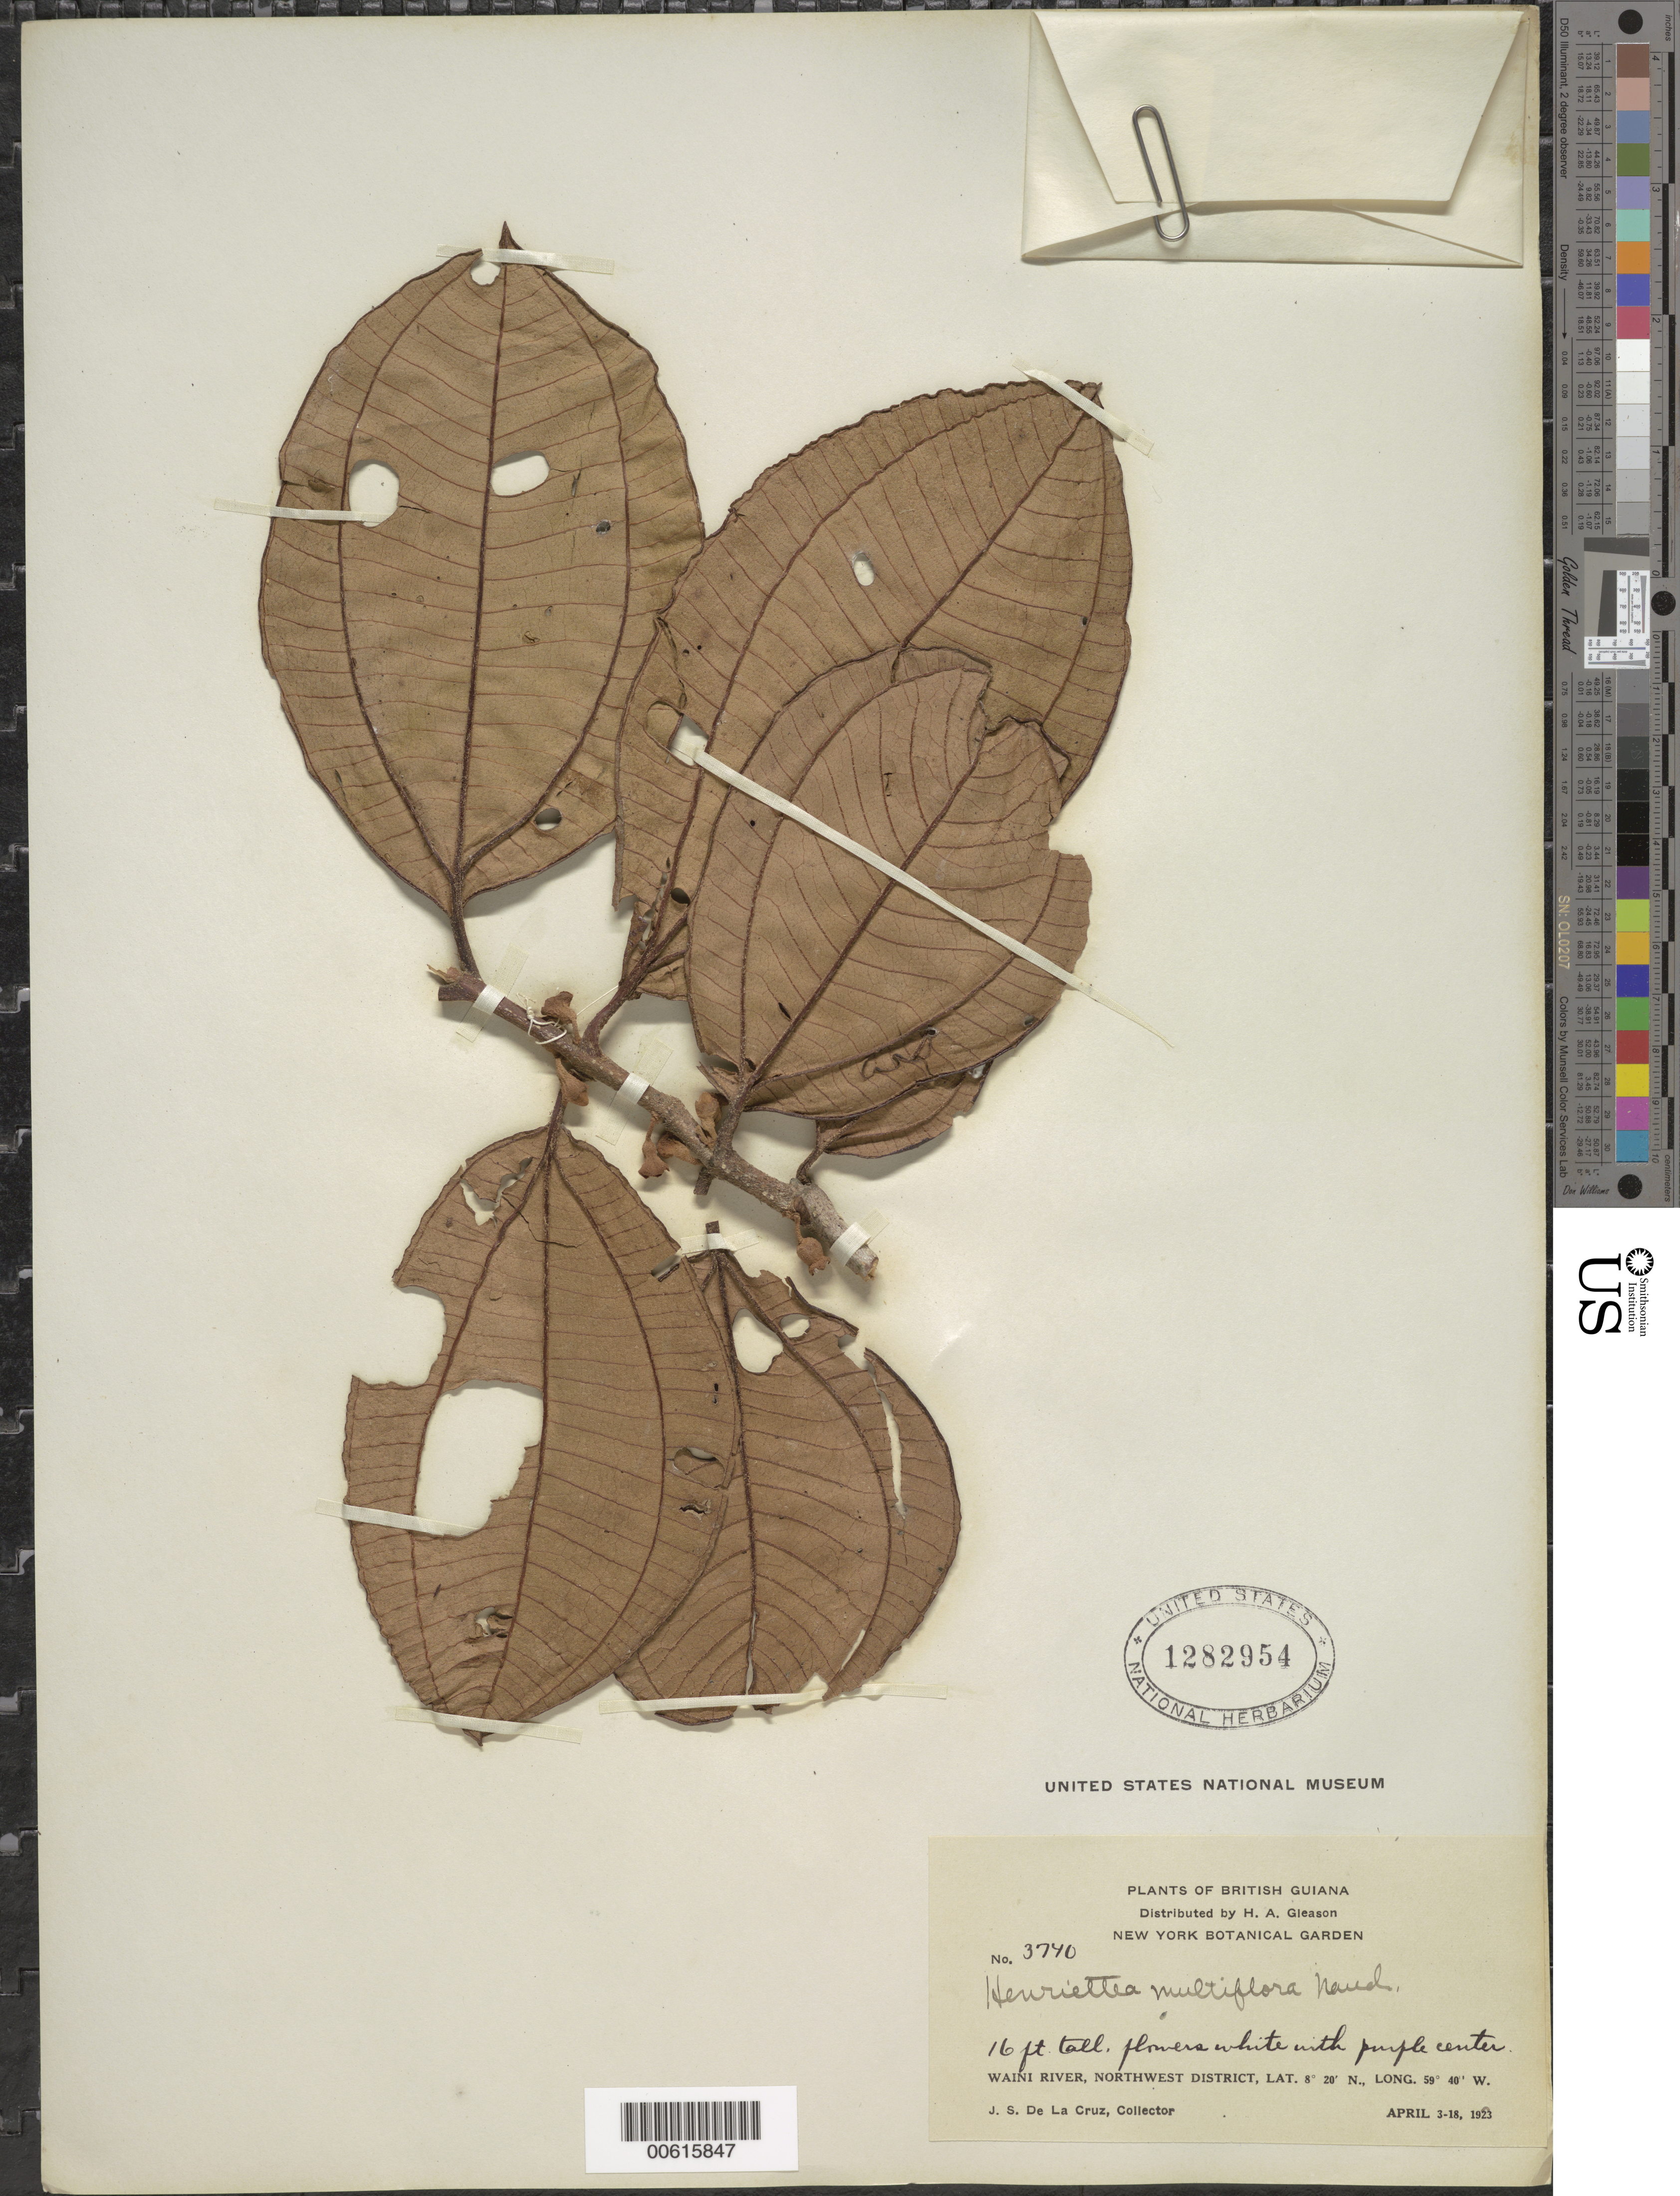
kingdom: Plantae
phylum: Tracheophyta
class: Magnoliopsida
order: Myrtales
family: Melastomataceae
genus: Henriettea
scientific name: Henriettea multiflora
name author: Naudin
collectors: J. S. de la Cruz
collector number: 3740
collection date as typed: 3-Apr-23 to 18-Apr-23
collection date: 1923-04-03/1923-04-18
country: Guyana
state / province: Barima-Waini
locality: Waini R., NW District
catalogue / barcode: US 1282954